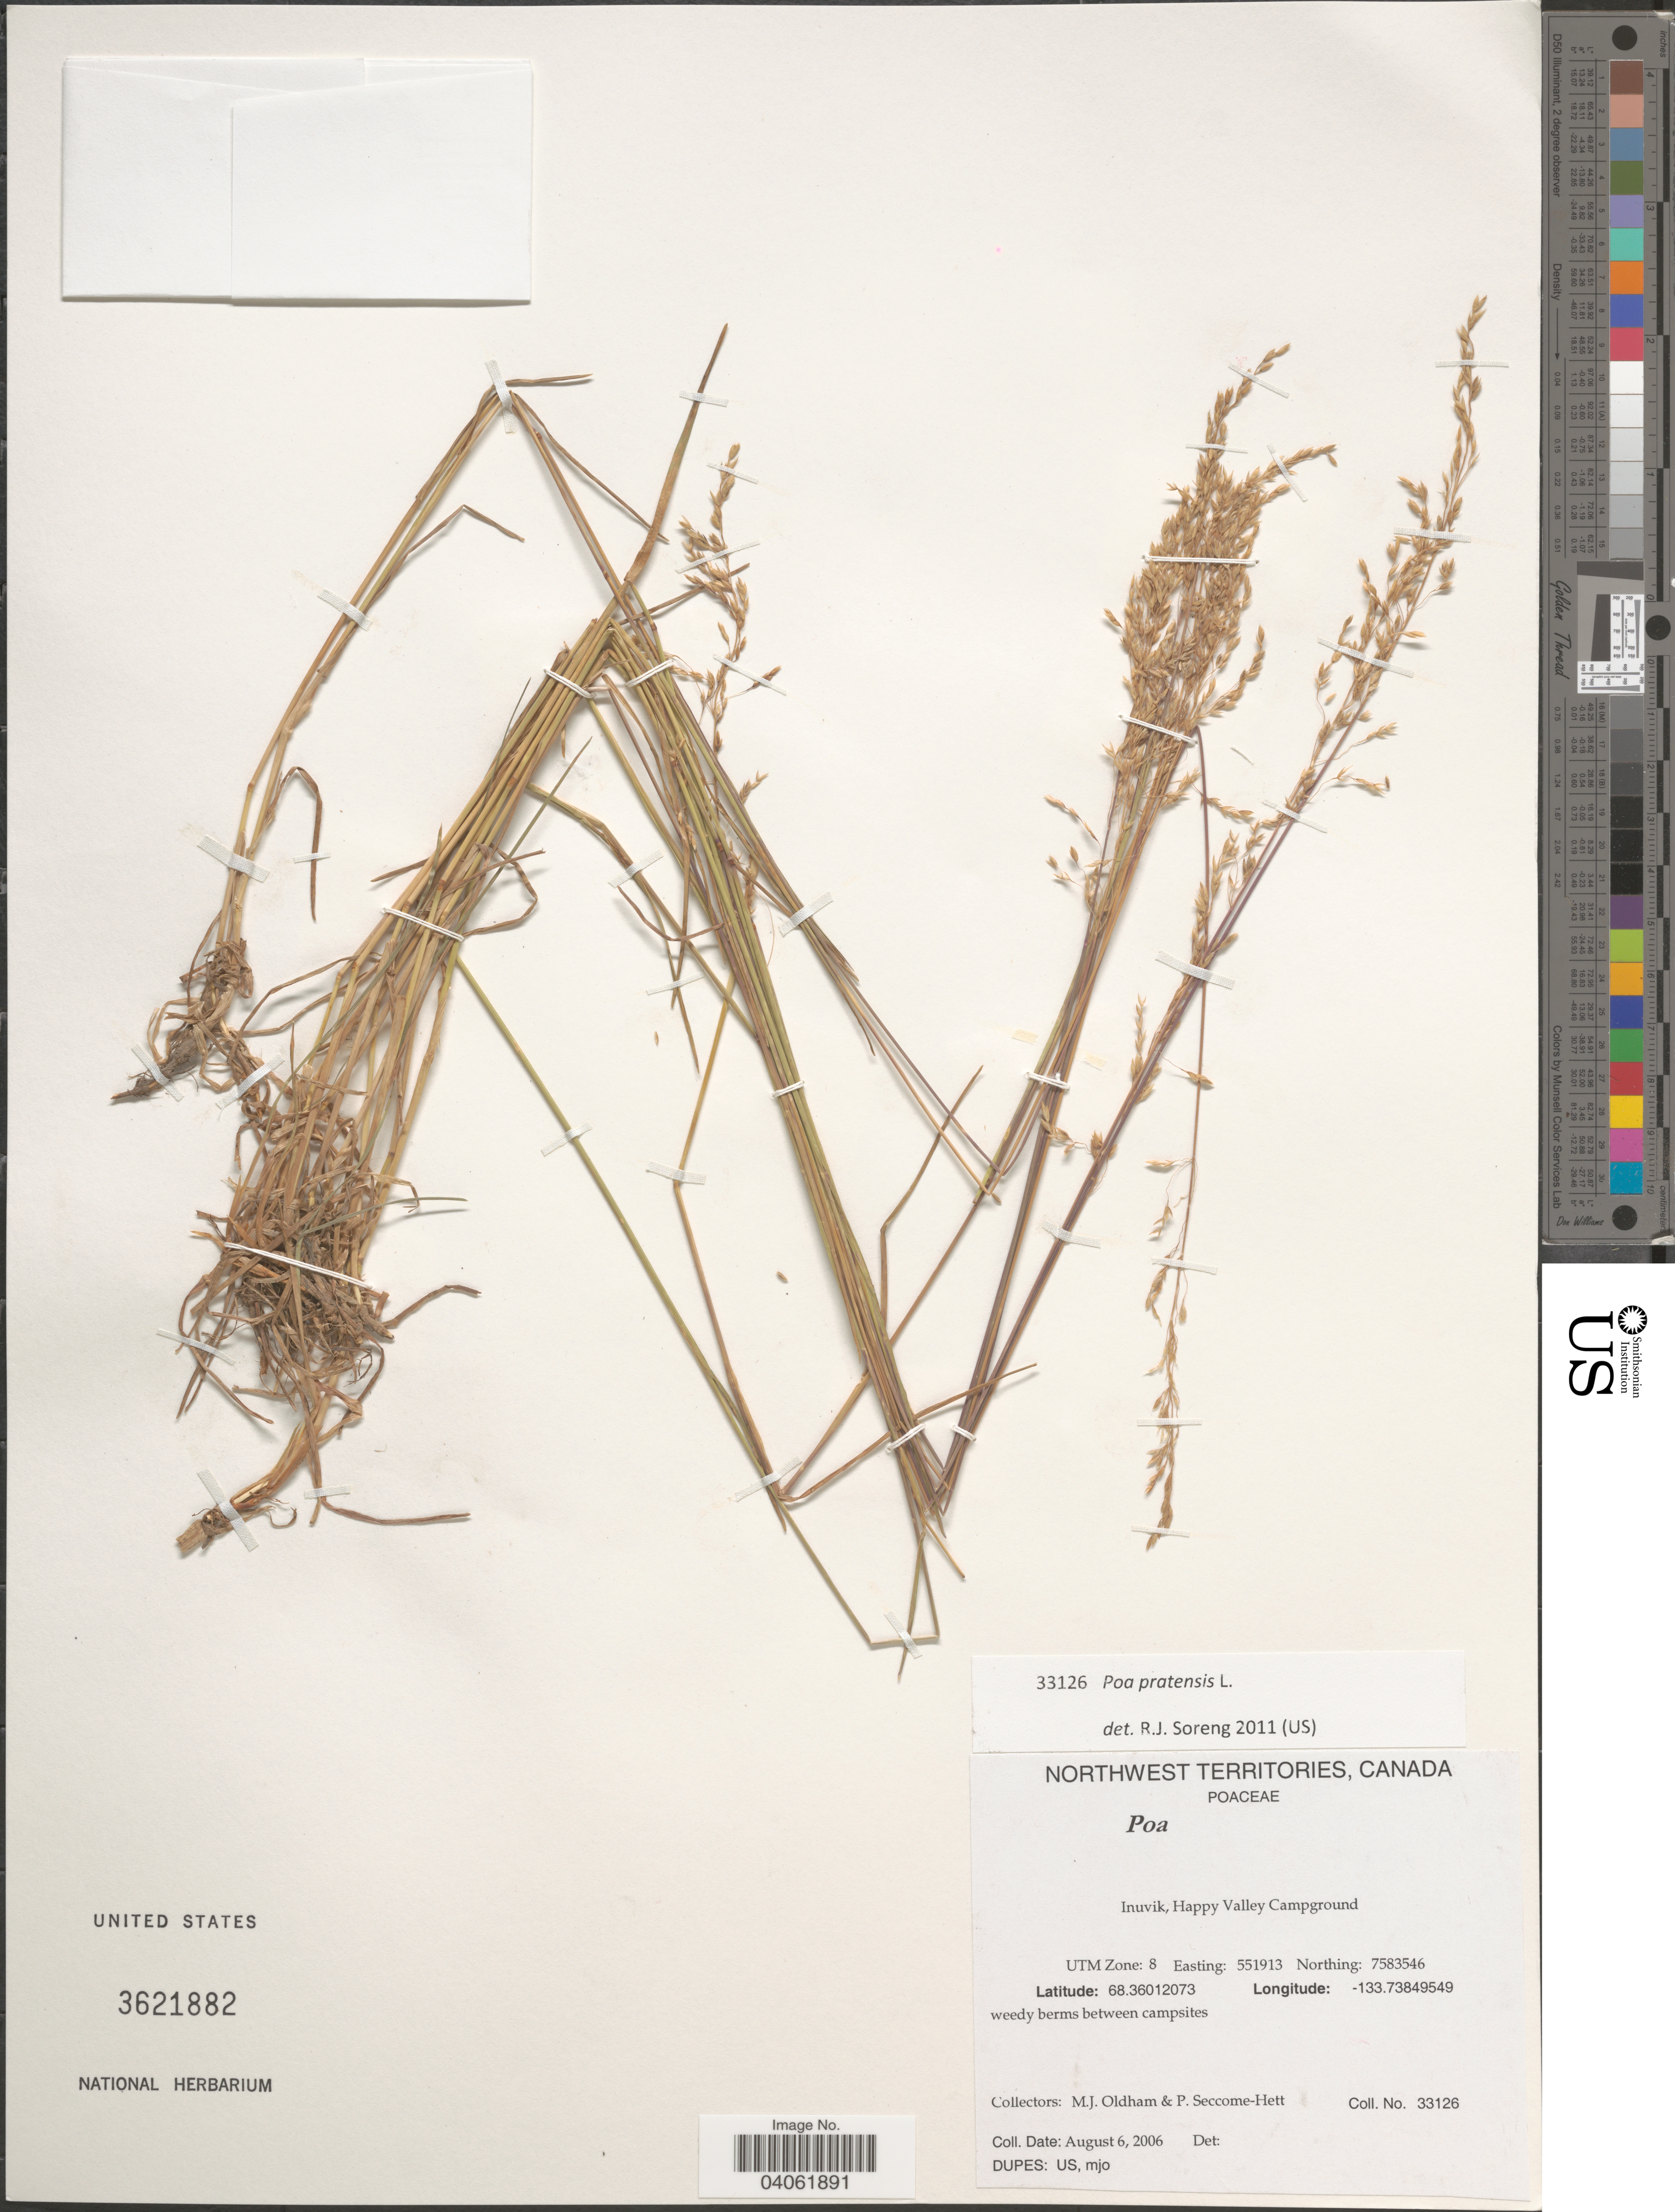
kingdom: Plantae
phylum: Tracheophyta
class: Liliopsida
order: Poales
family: Poaceae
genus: Poa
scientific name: Poa pratensis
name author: L.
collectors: M. Oldham & P. Seccome-Hett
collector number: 33126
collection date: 2006-08-06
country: Canada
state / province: Northwest Territories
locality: Inuvik, Happy Valey Campground. UTM Zone: 8. Easting: 551913. Northing: 7583546.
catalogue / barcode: US 3621882